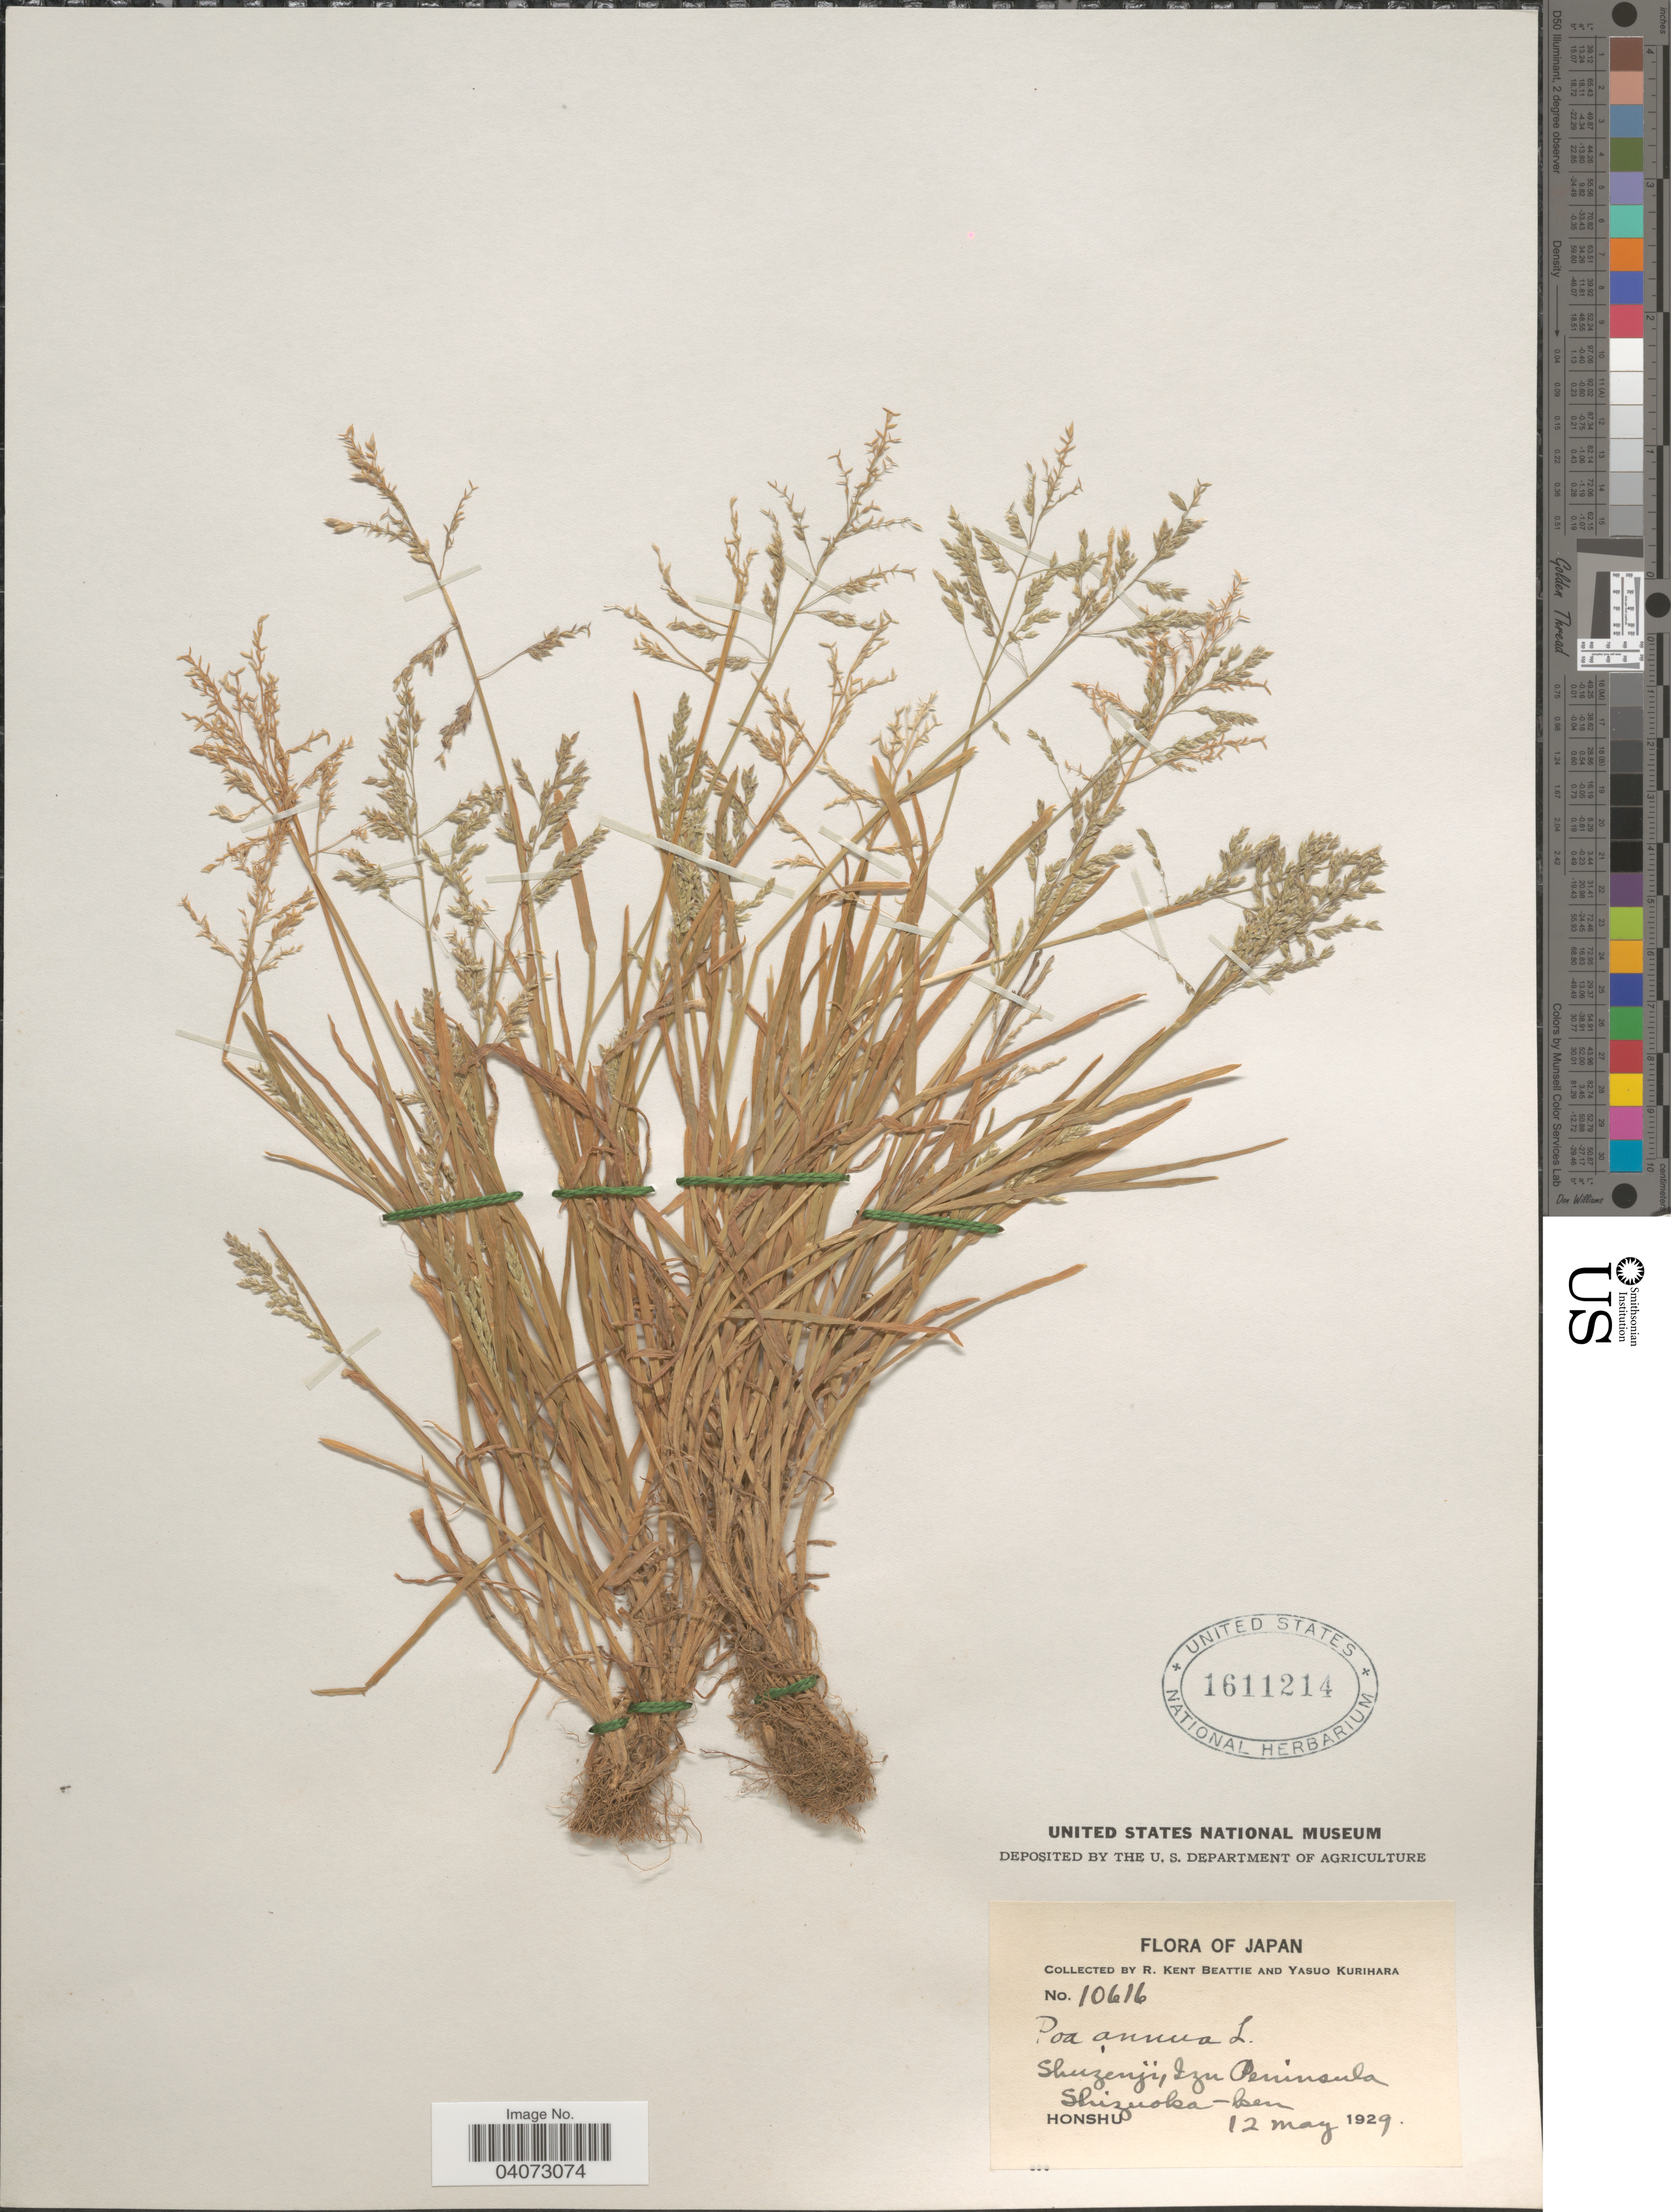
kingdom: Plantae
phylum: Tracheophyta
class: Liliopsida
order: Poales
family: Poaceae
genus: Poa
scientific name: Poa annua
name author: L.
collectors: R. K. Beattie & Y. Kurihara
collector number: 10616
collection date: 1929-05-12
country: Japan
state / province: Sizuoka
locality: Shuzenji, Izu Peninsula, Shizuoka-ken.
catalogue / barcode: US 1611214